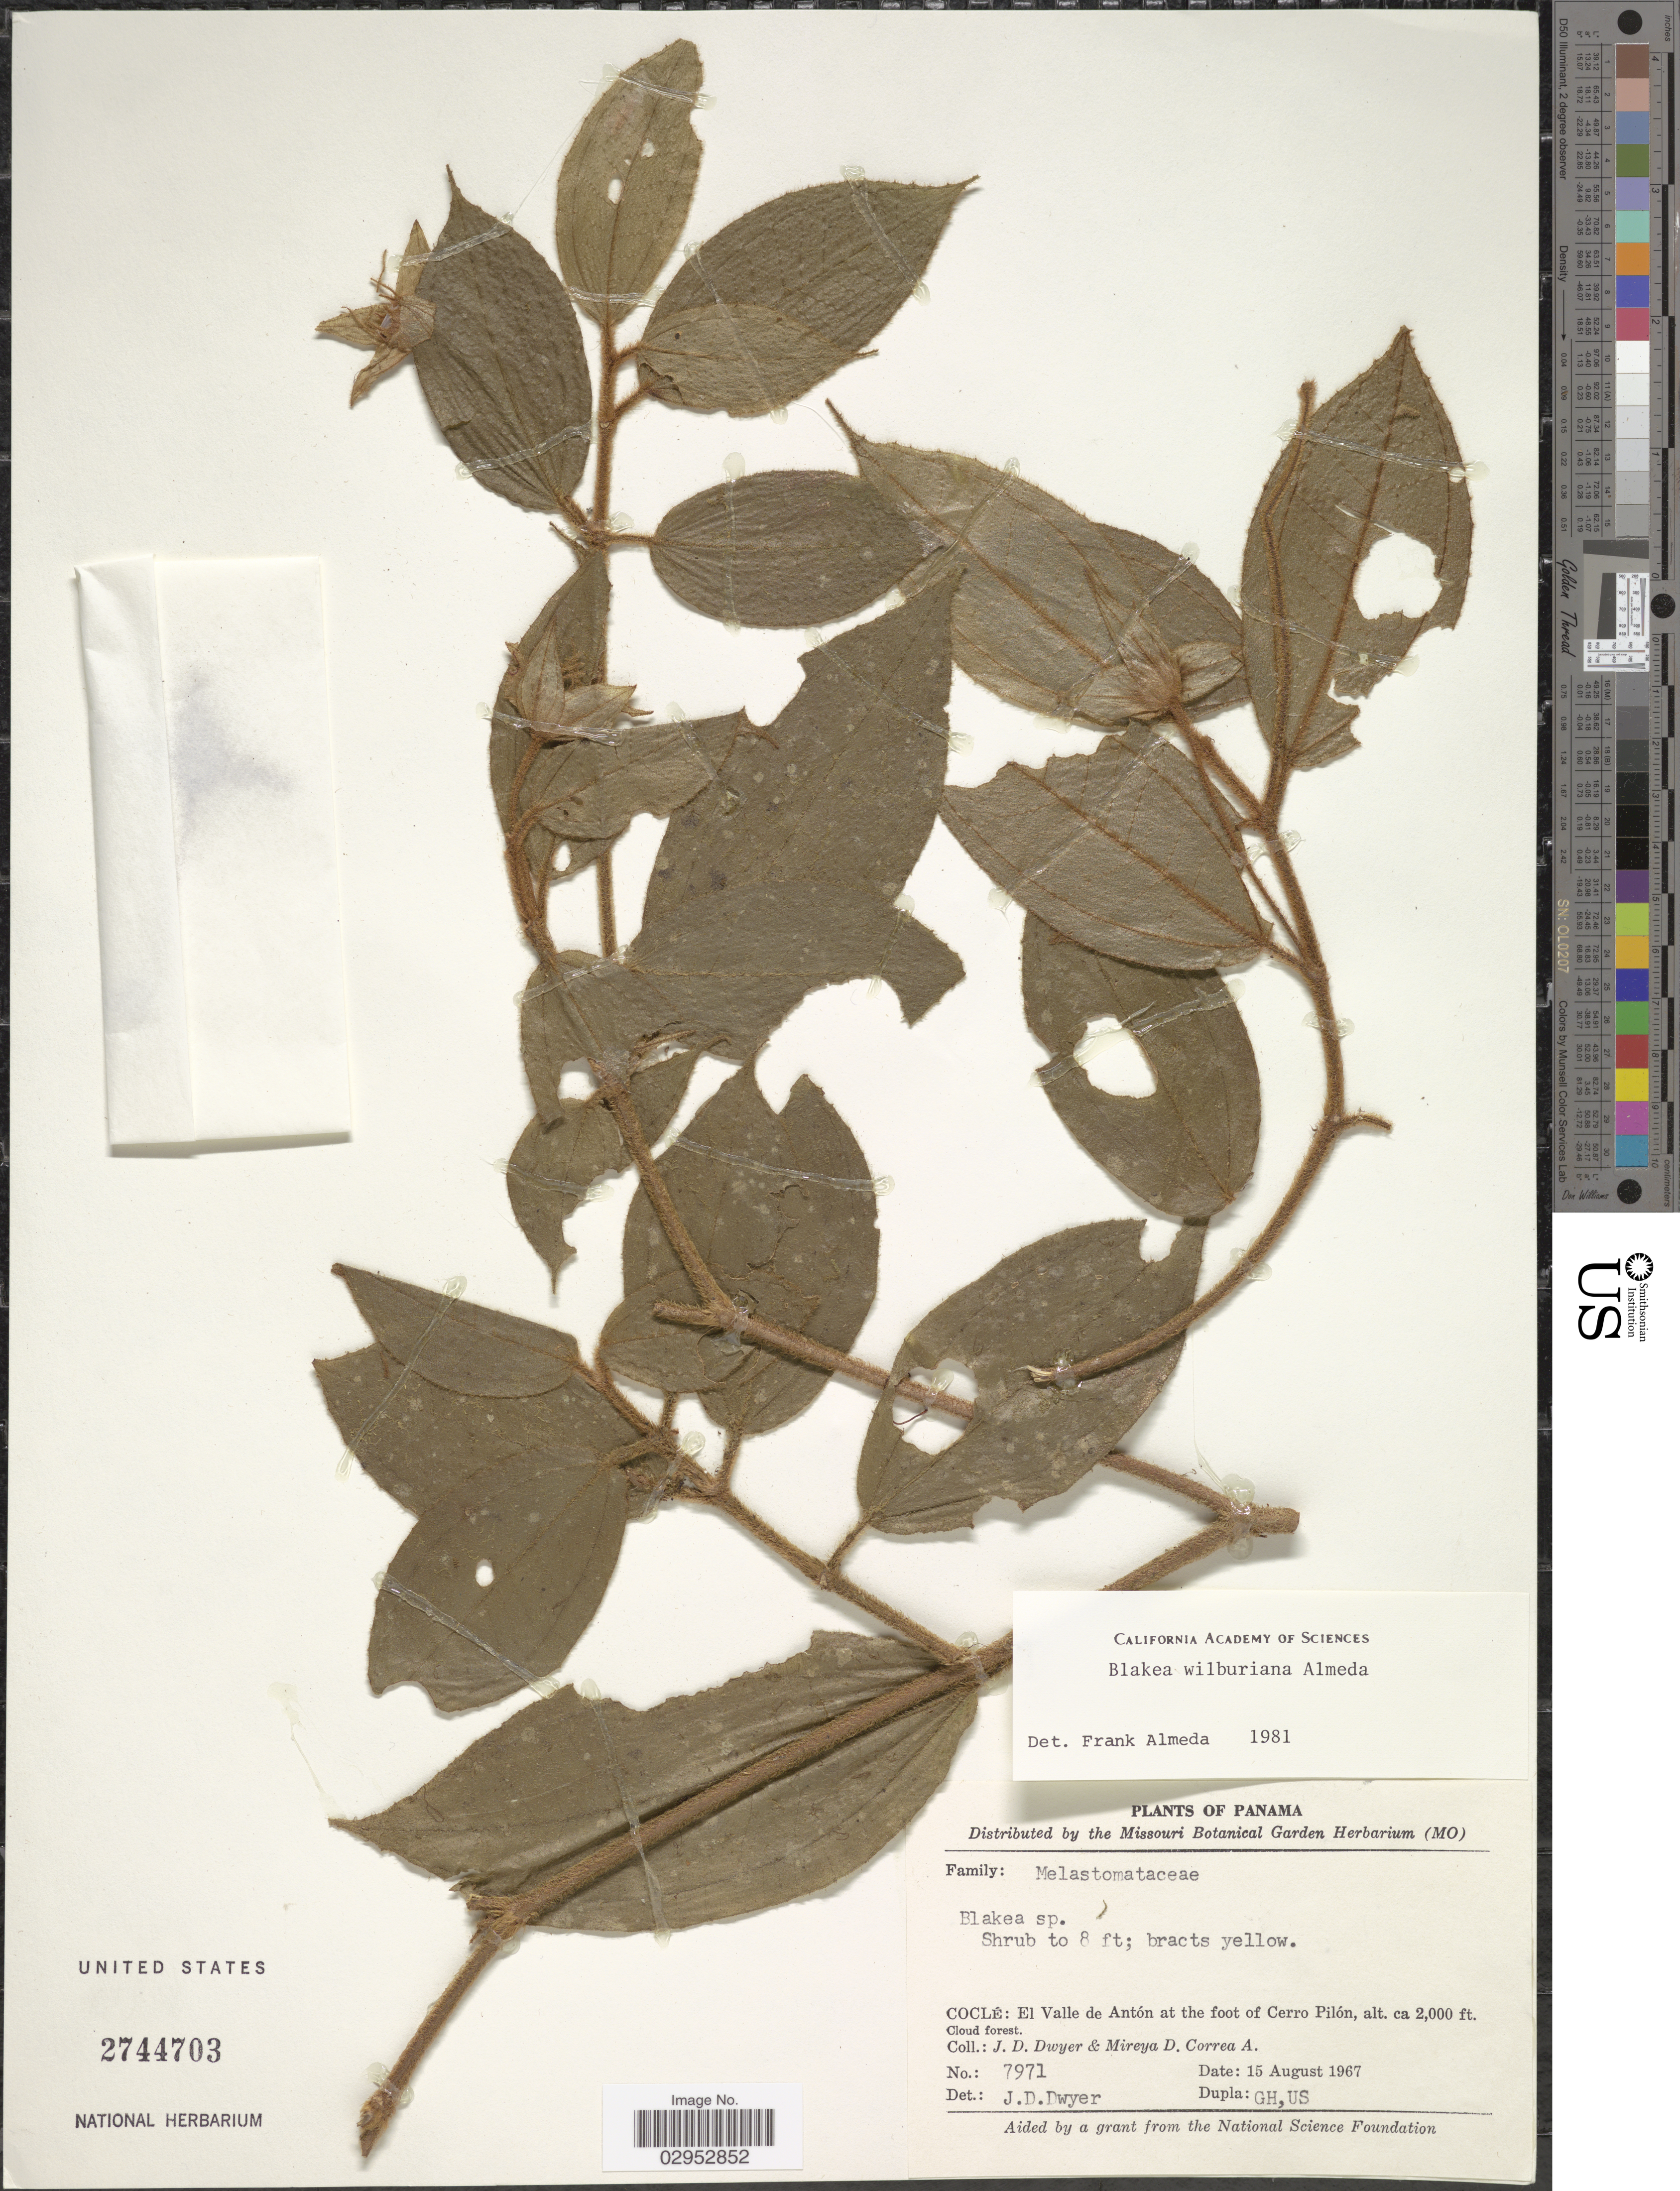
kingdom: Plantae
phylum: Tracheophyta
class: Magnoliopsida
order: Myrtales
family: Melastomataceae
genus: Blakea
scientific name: Blakea wilburiana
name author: Almeda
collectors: J. D. Dwyer & M. D. Corrêa-A.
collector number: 7971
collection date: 1967-08-15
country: Panama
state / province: Coclé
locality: El Valle de Antón at the foot of Cerro Pilón.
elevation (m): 610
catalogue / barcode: US 2744703